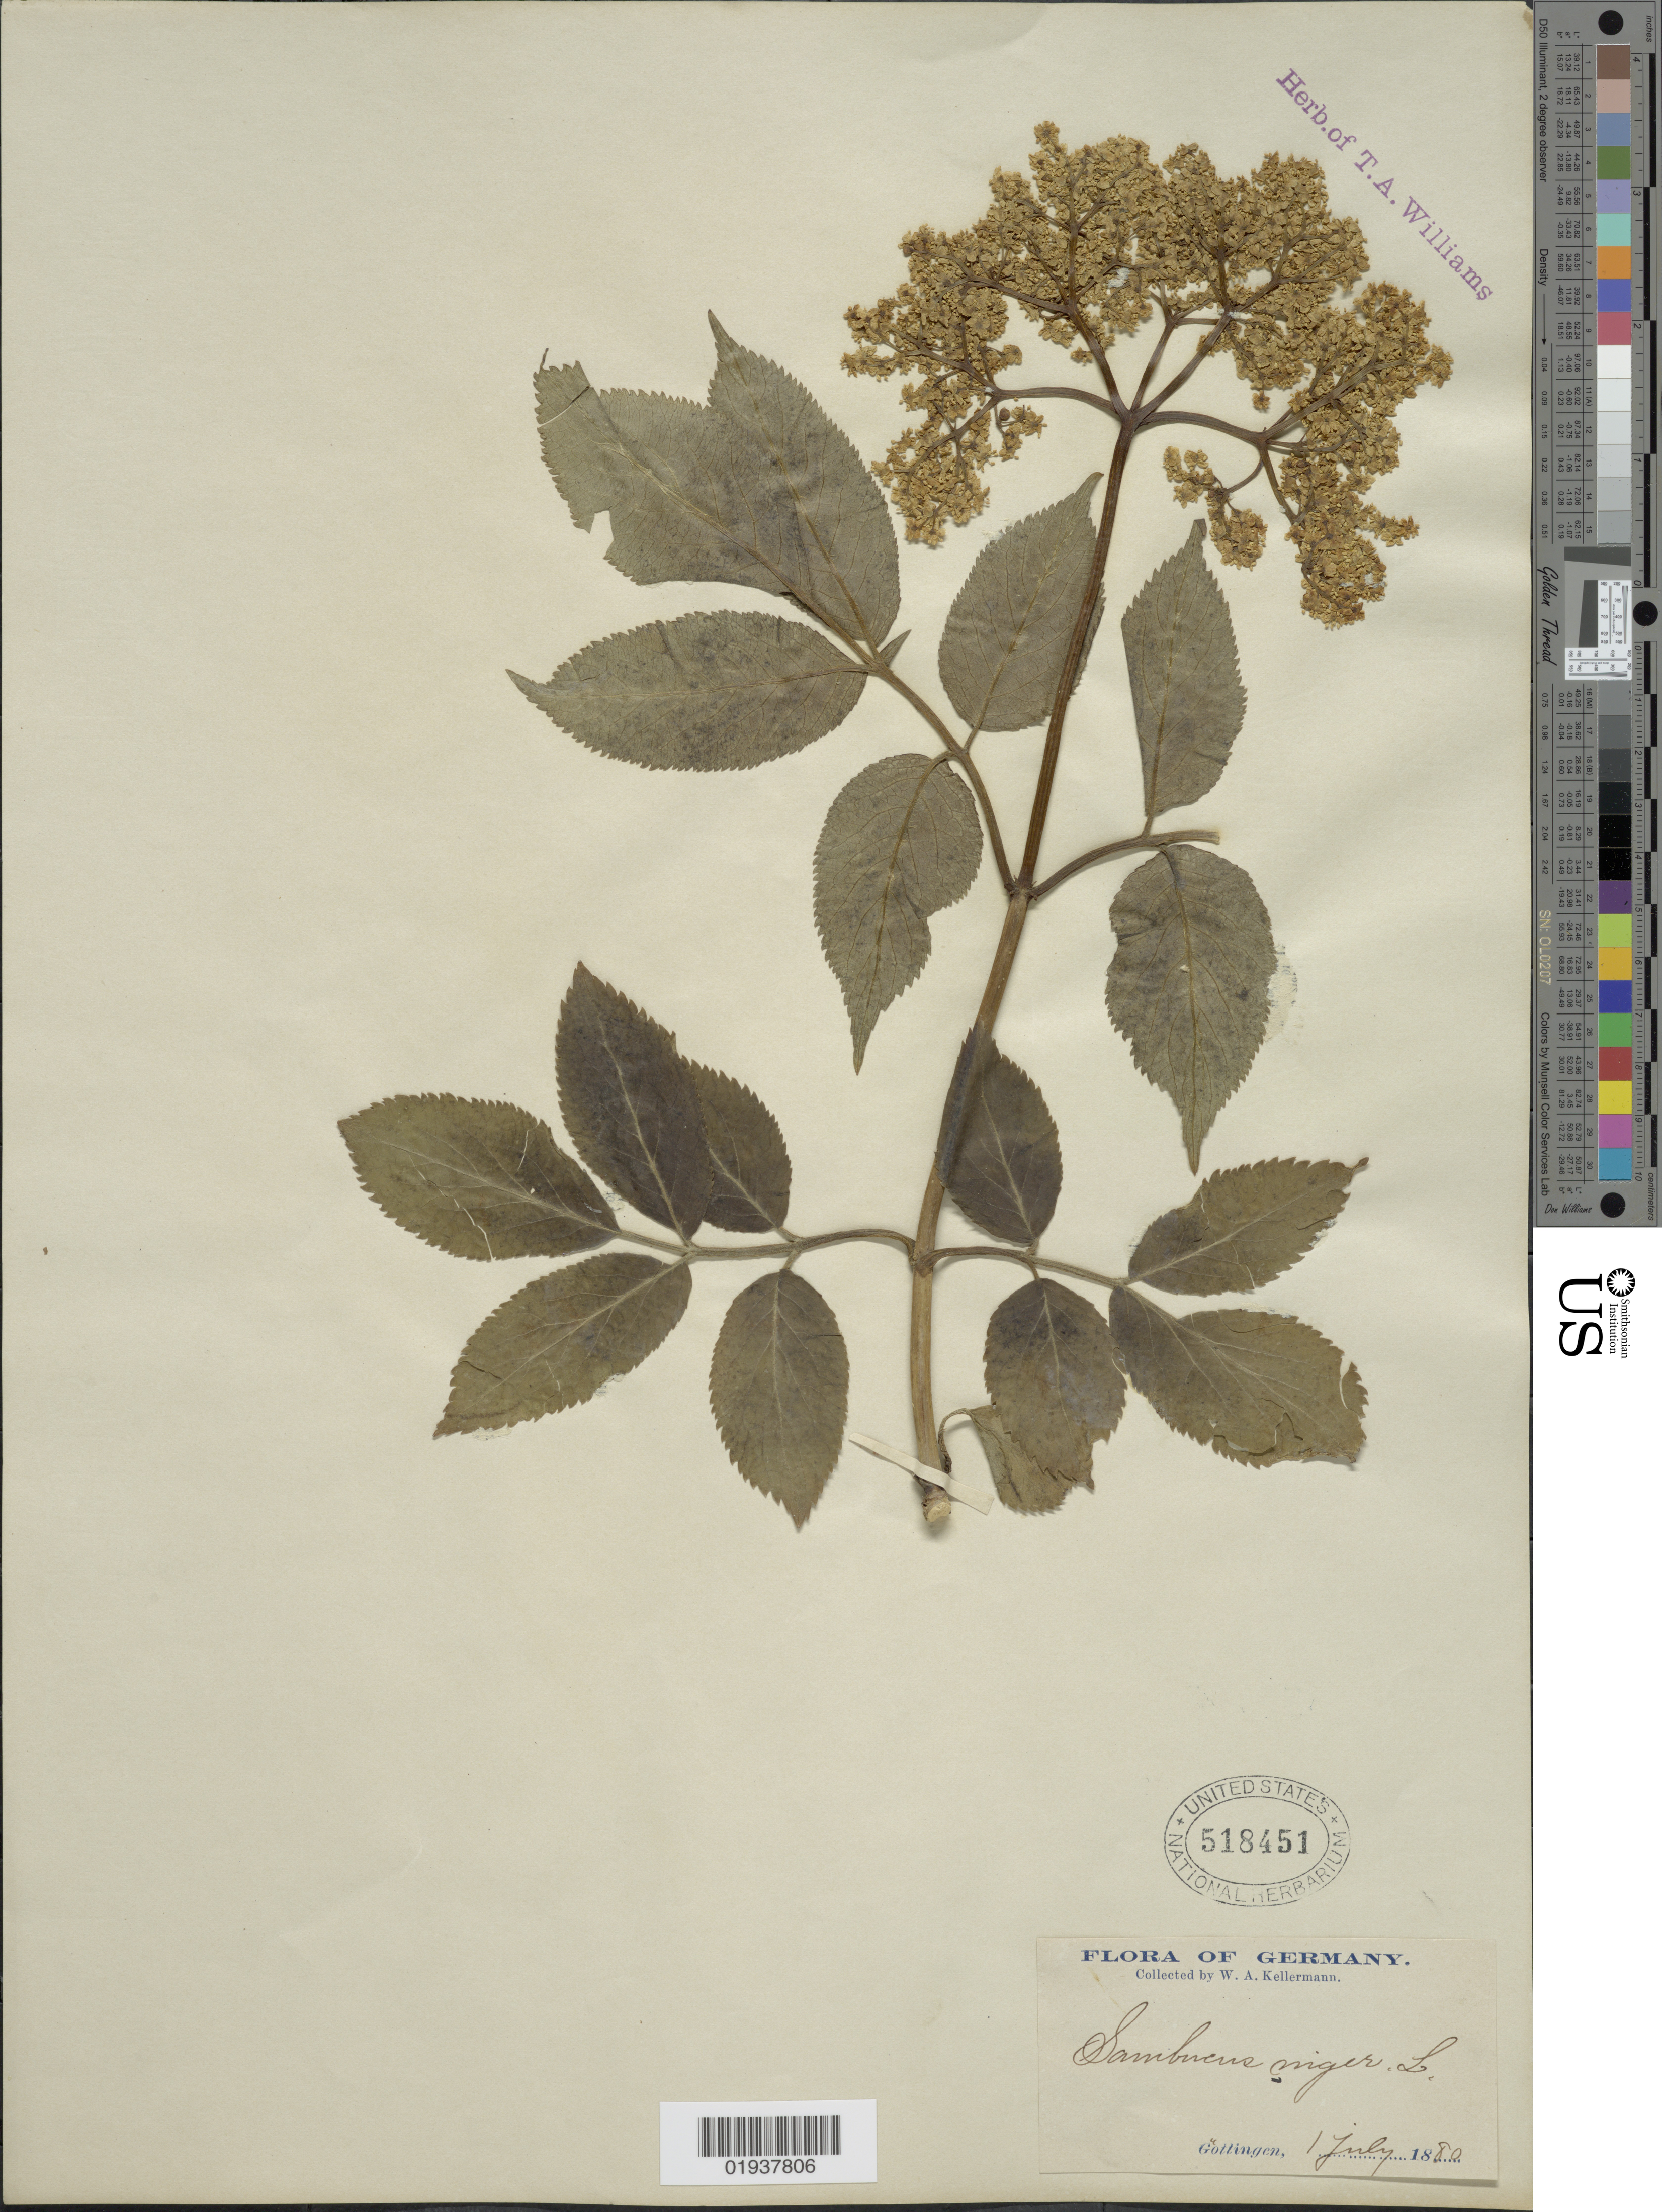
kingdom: Plantae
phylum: Tracheophyta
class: Magnoliopsida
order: Dipsacales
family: Viburnaceae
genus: Sambucus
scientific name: Sambucus nigra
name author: L.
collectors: W. A. Kellermann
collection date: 1880-07-01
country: Germany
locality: Göttingen.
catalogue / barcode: US 518451